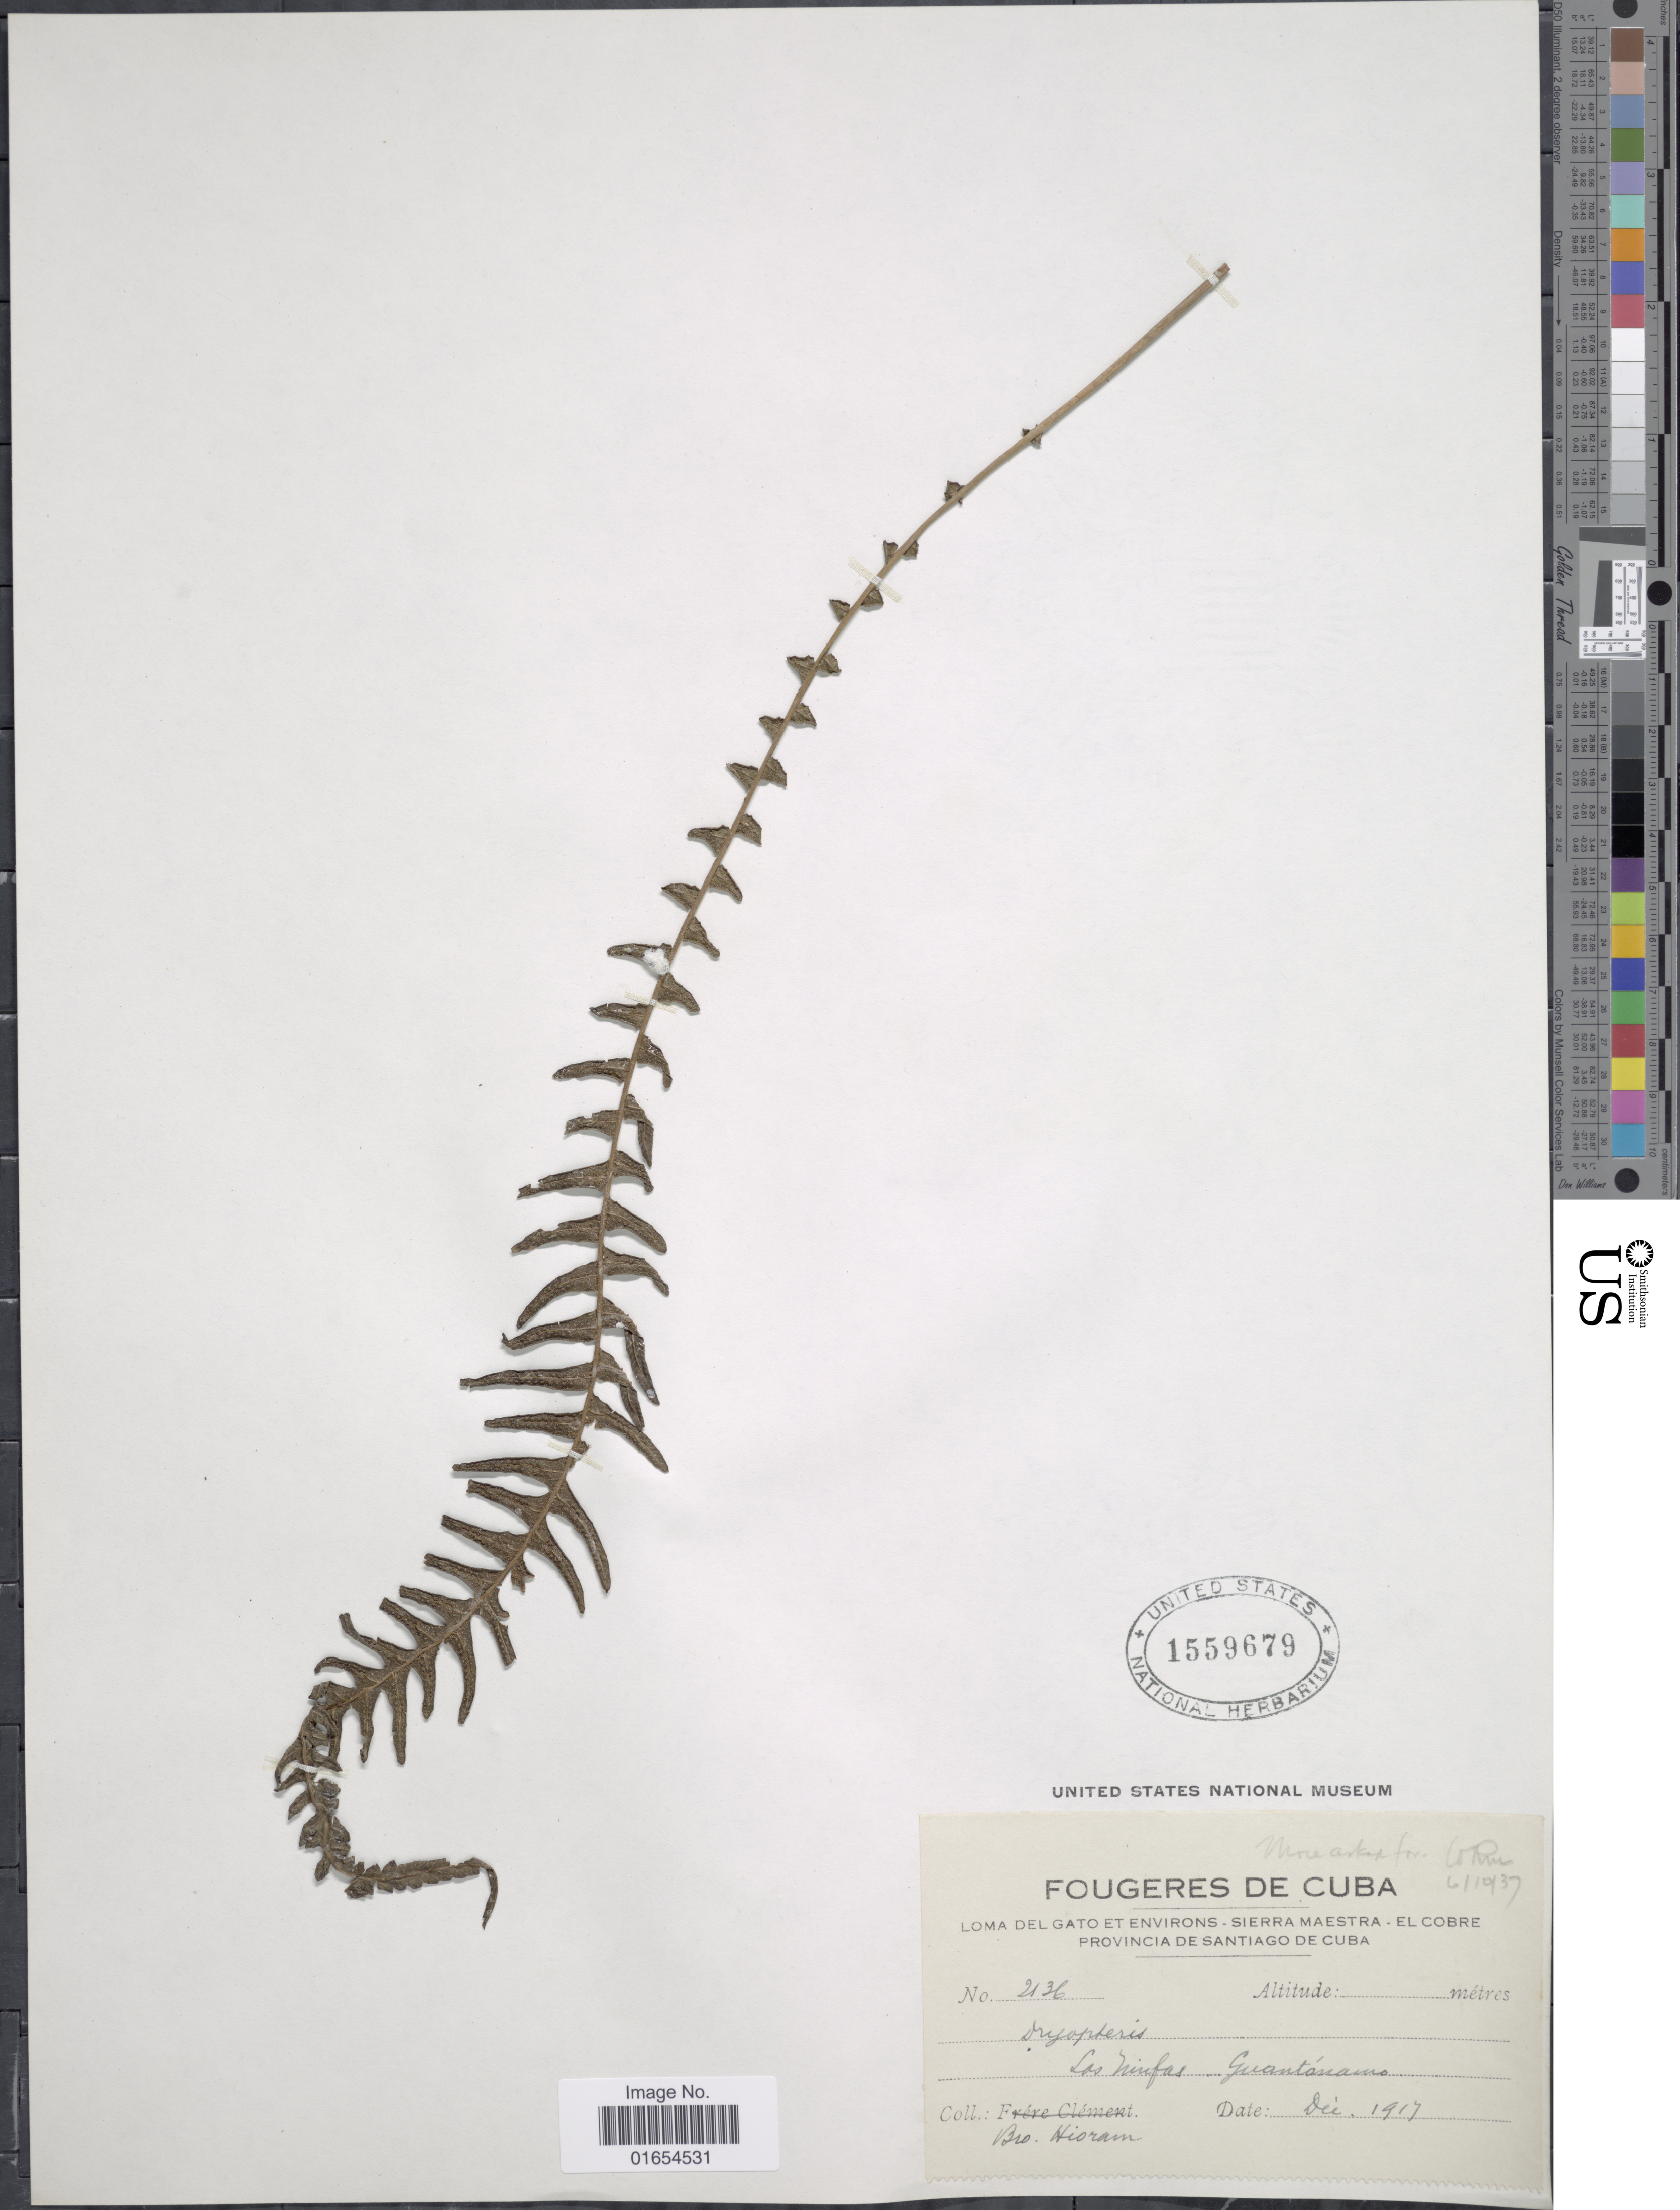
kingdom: Plantae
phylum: Tracheophyta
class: Polypodiopsida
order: Polypodiales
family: Thelypteridaceae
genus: Goniopteris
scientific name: Goniopteris dissimulans (Maxon & C. Chr.) comb. nov., ined 2015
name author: (Maxon & C. Chr.)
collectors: Bro. Hioram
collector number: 2136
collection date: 1917-12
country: Cuba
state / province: Guantánamo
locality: Loma del Gato et environs, Sierra Maestra, El Cobre, Provincia de Santiago de Cuba, Las Ninfas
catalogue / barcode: US 1559679